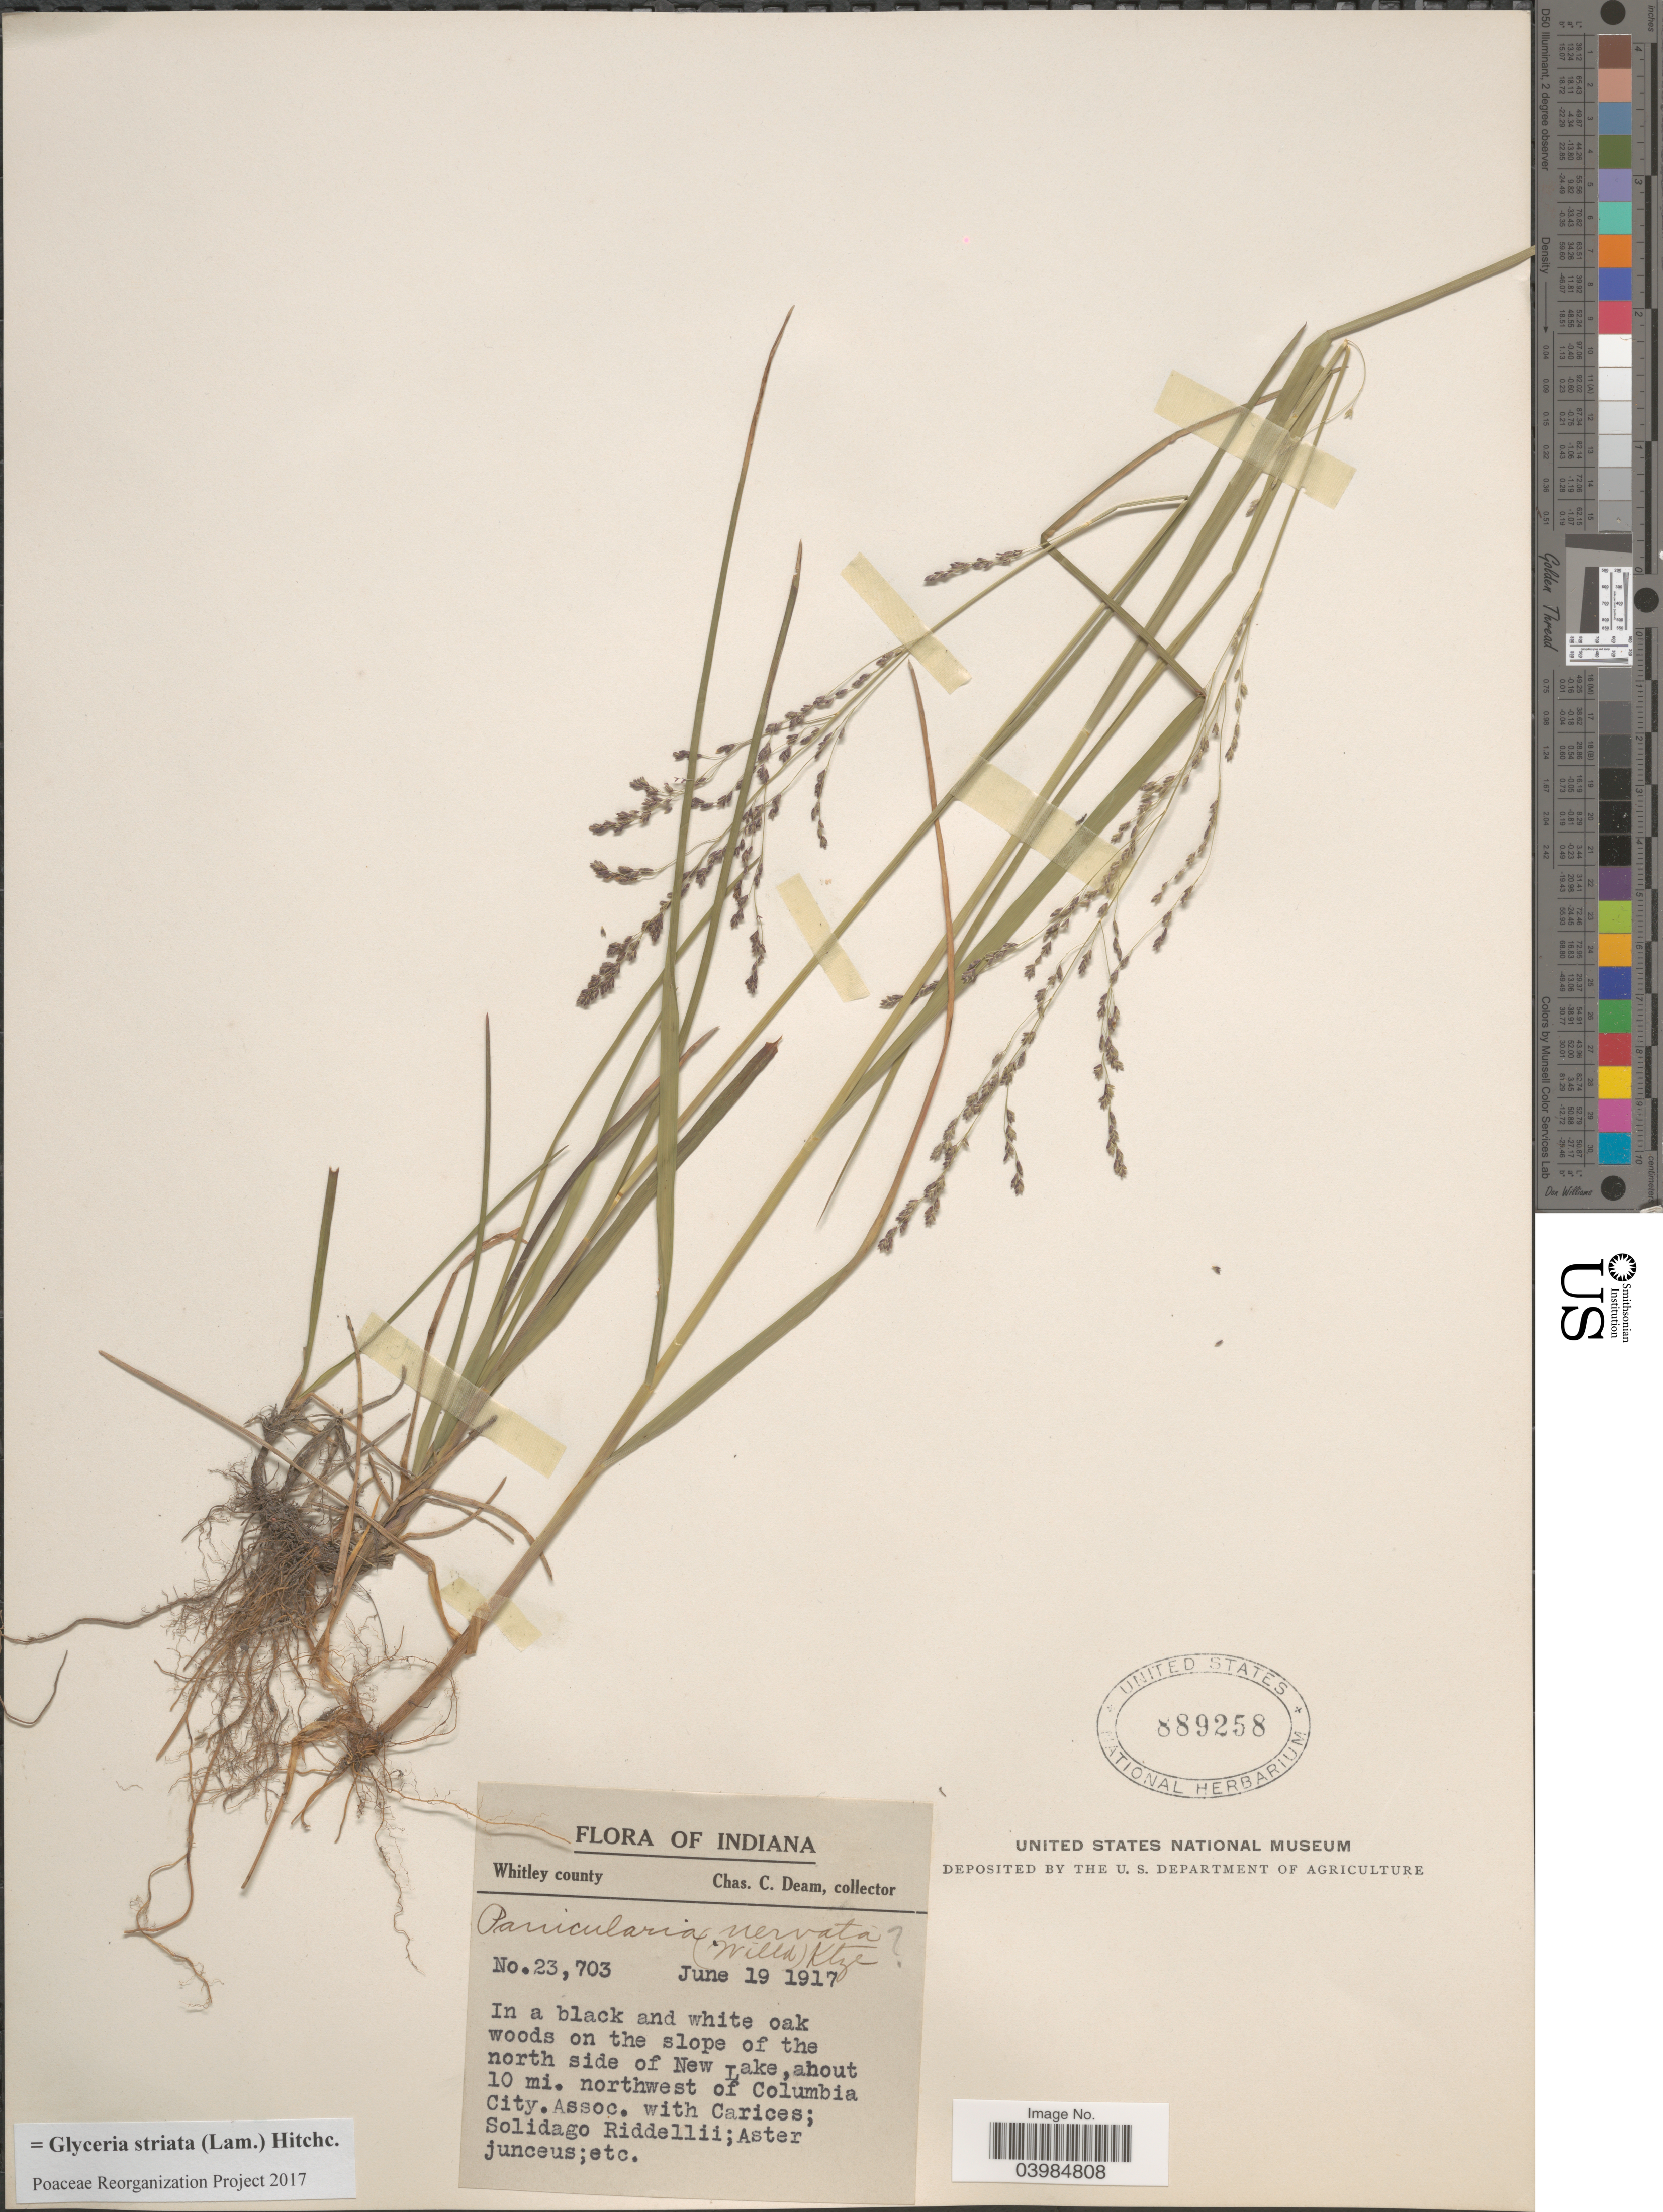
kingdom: Plantae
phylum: Tracheophyta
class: Liliopsida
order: Poales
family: Poaceae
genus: Glyceria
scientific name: Glyceria striata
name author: (Lam.) Hitchc.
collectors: C. C. Deam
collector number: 23703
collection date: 1917-06-19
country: United States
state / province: Indiana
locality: Whitley County. In a black and white oak woods on the slope of the north side of New Lake, about 10 mi. northwest of Columbia City.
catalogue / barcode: US 889258